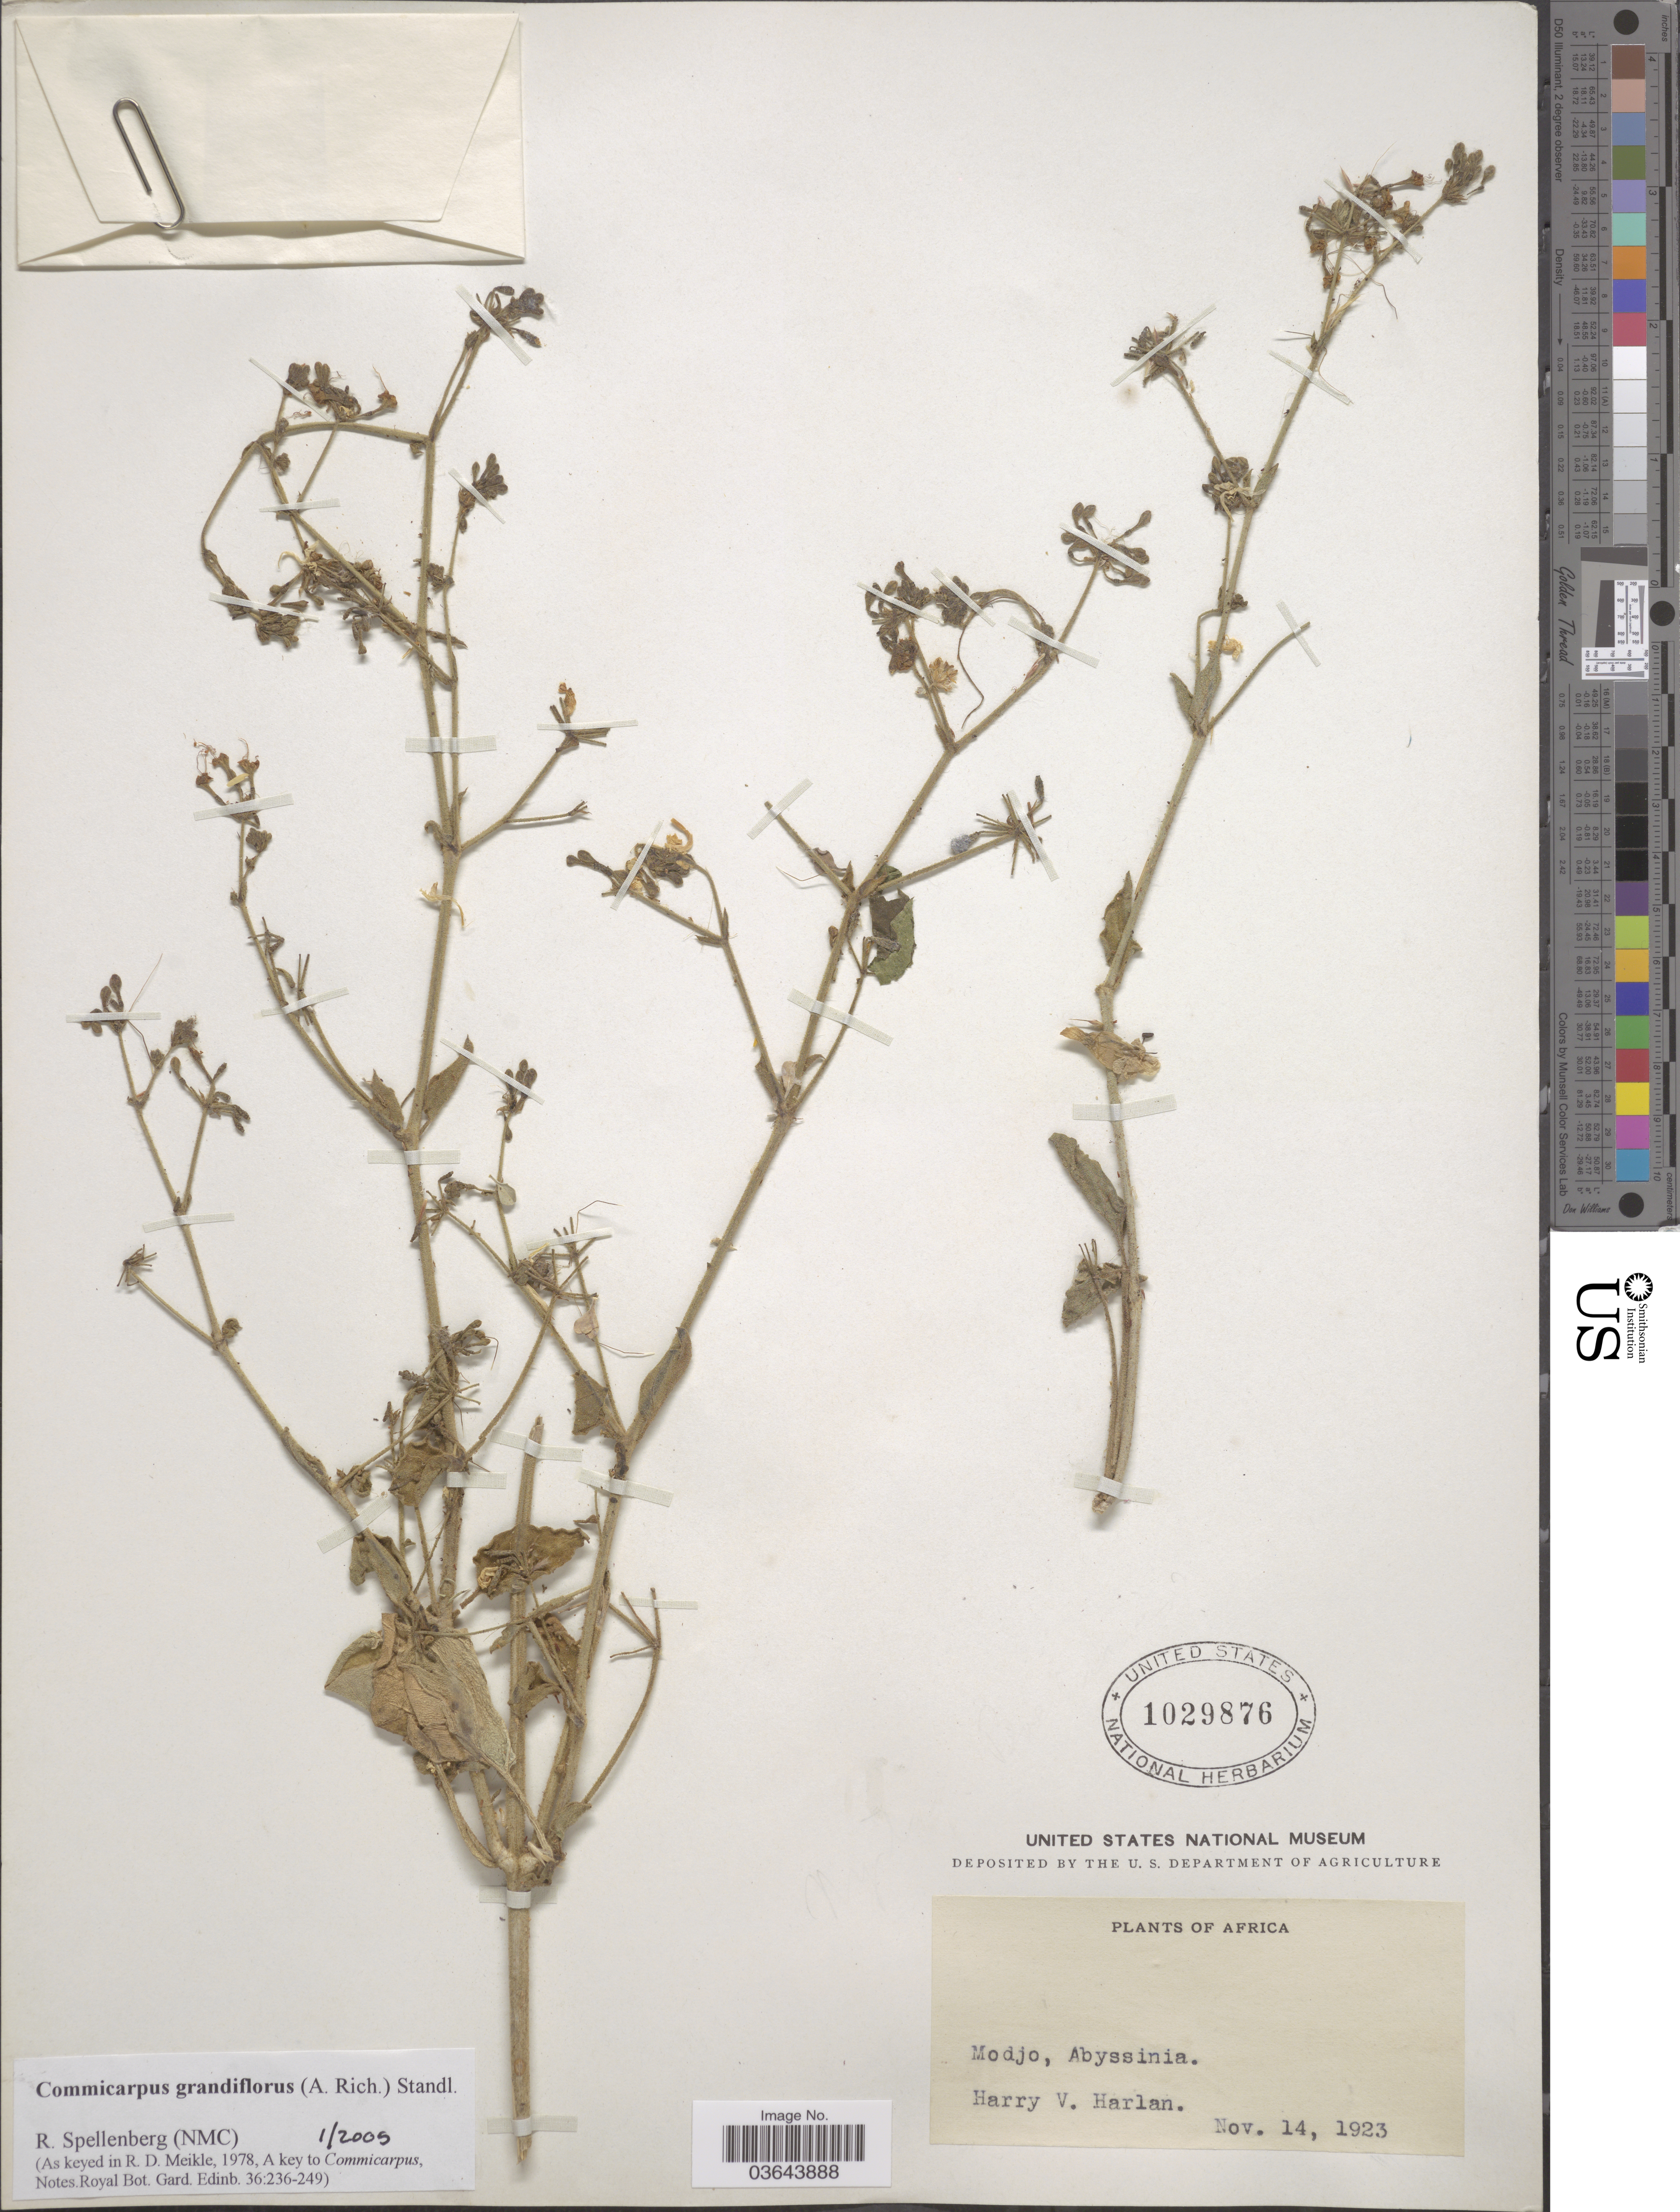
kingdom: Plantae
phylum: Tracheophyta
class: Magnoliopsida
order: Caryophyllales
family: Nyctaginaceae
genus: Boerhavia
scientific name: Boerhavia grandiflora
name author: A. Rich.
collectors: H. Harlan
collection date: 1923-11-14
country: Ethiopia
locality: Modjo, Abyssinia.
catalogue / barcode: US 1029876